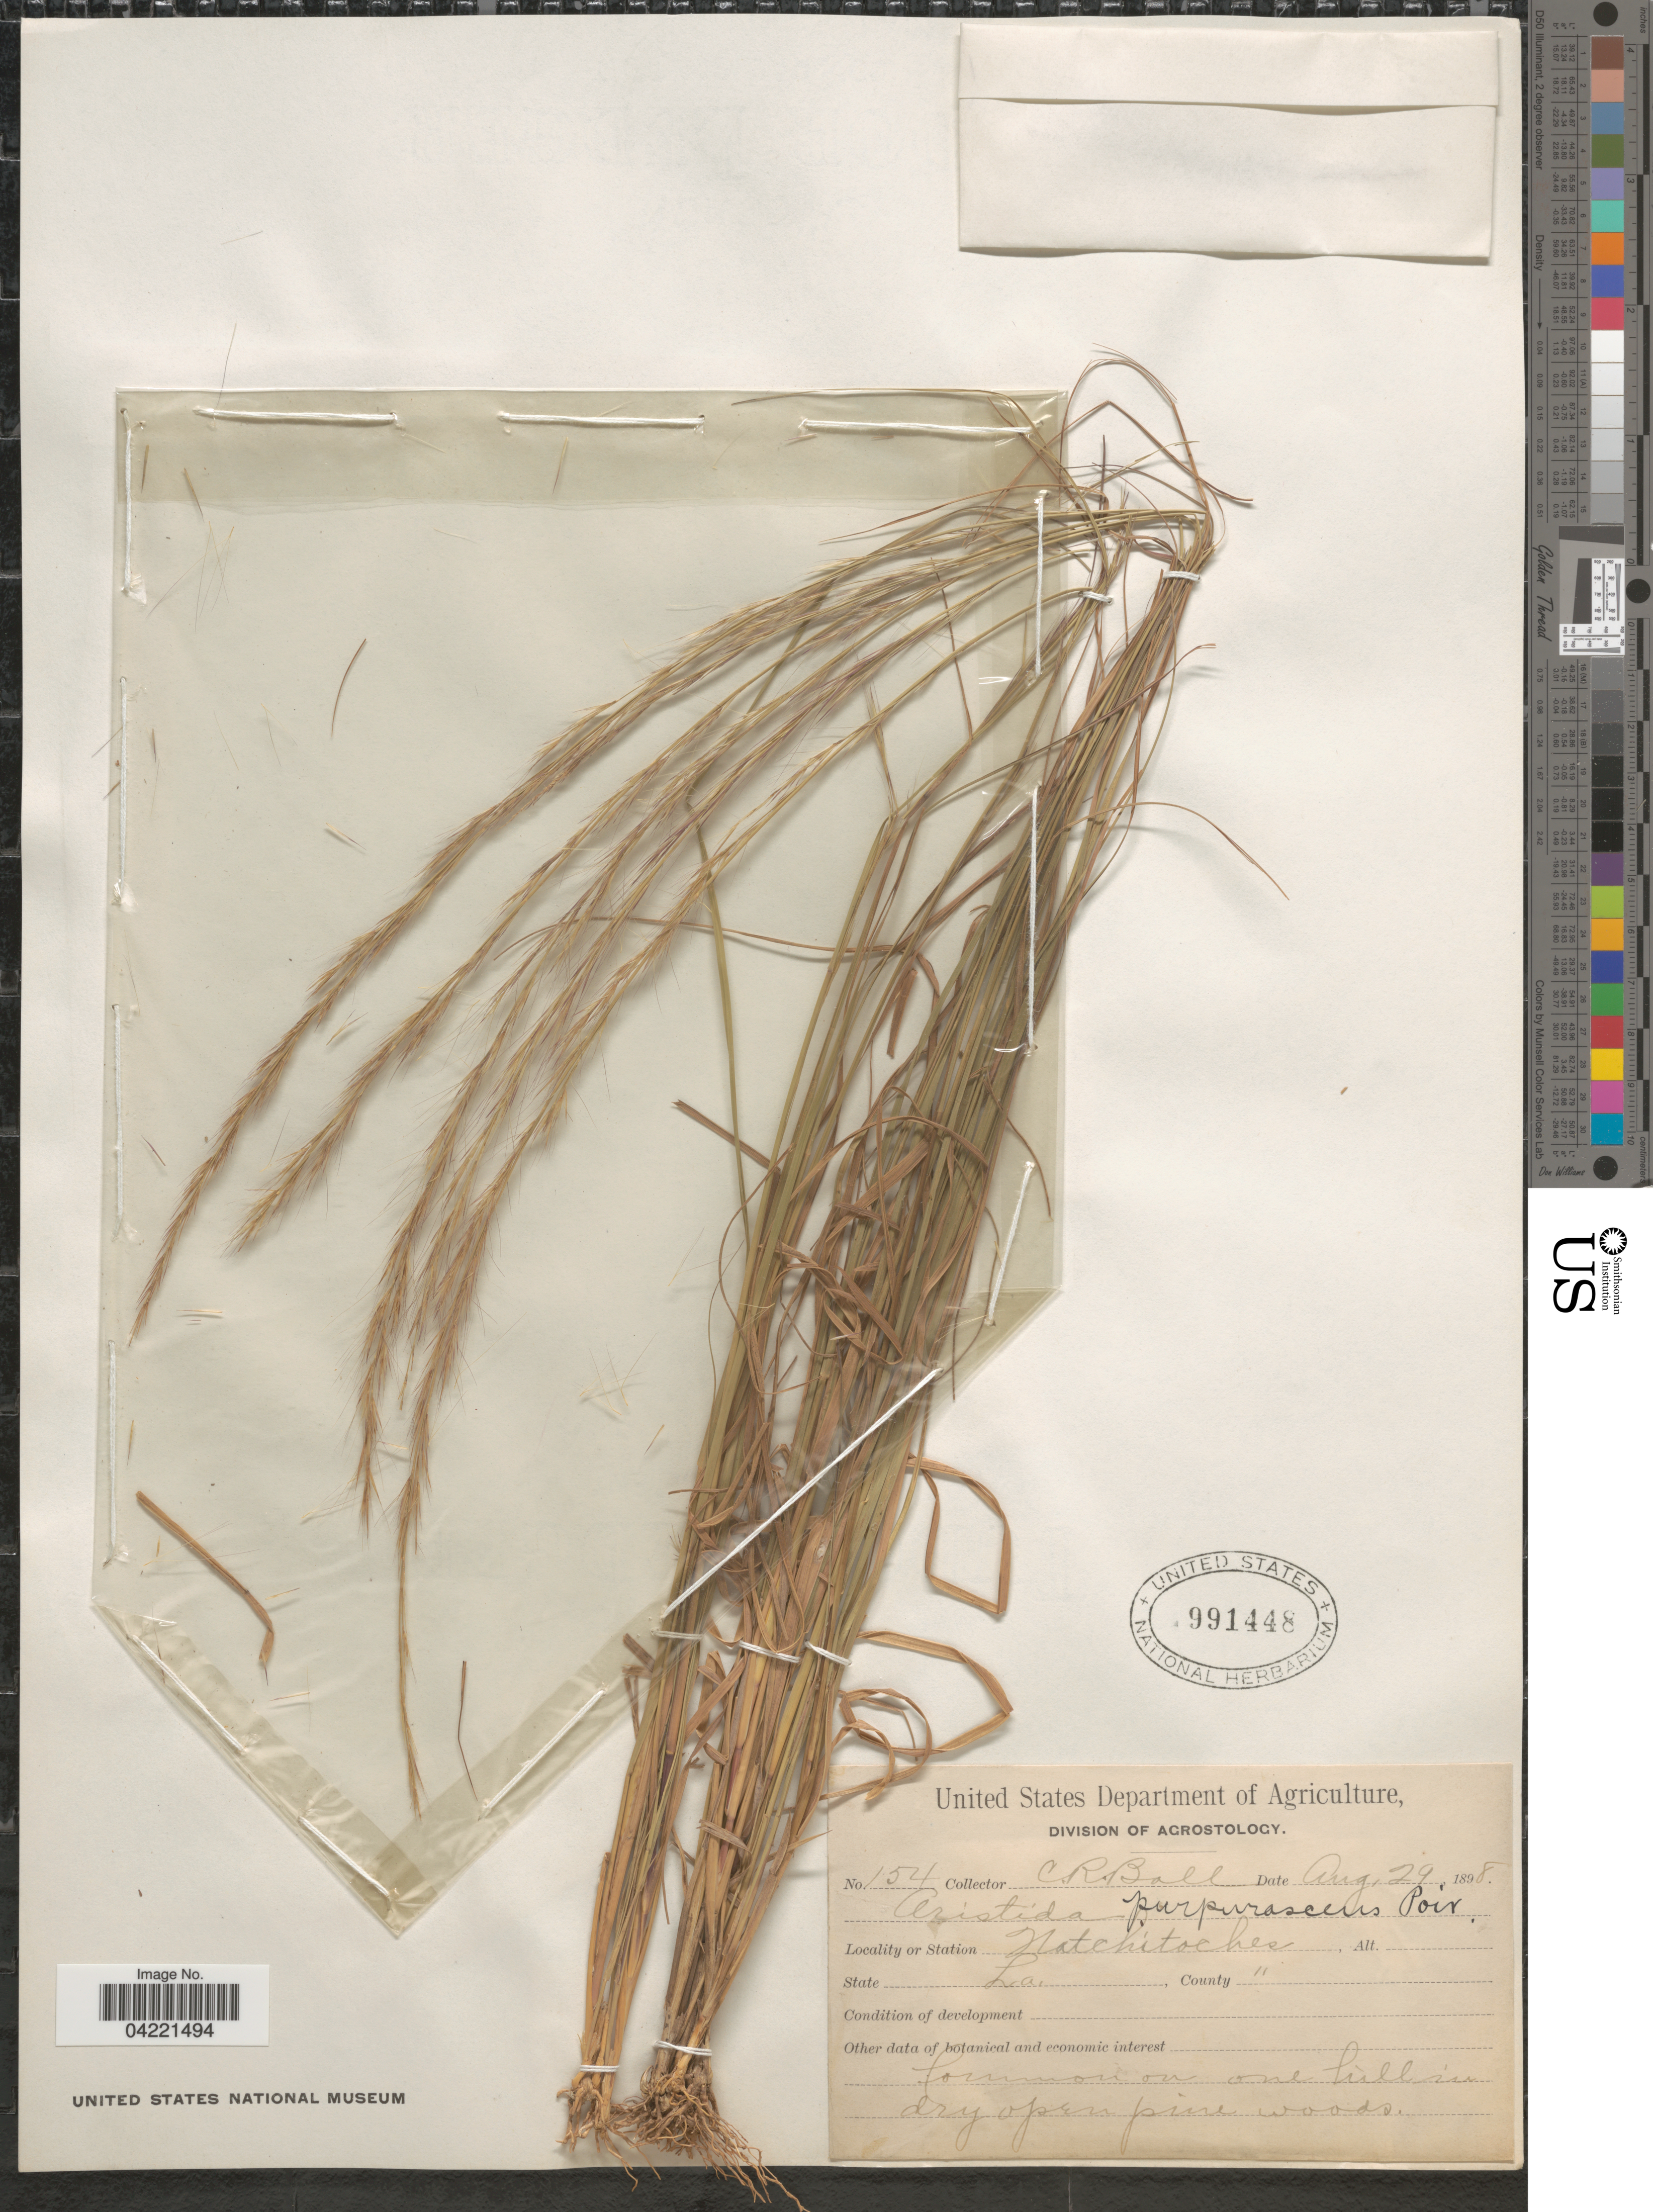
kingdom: Plantae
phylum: Tracheophyta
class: Liliopsida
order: Poales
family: Poaceae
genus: Aristida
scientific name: Aristida purpurascens var. purpurescens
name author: Poir.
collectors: C. R. Ball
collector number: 154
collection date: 1898-08-29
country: United States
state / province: Louisiana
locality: Natchitoches. Common on one hill in dry open pine woods.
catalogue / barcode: US 991448